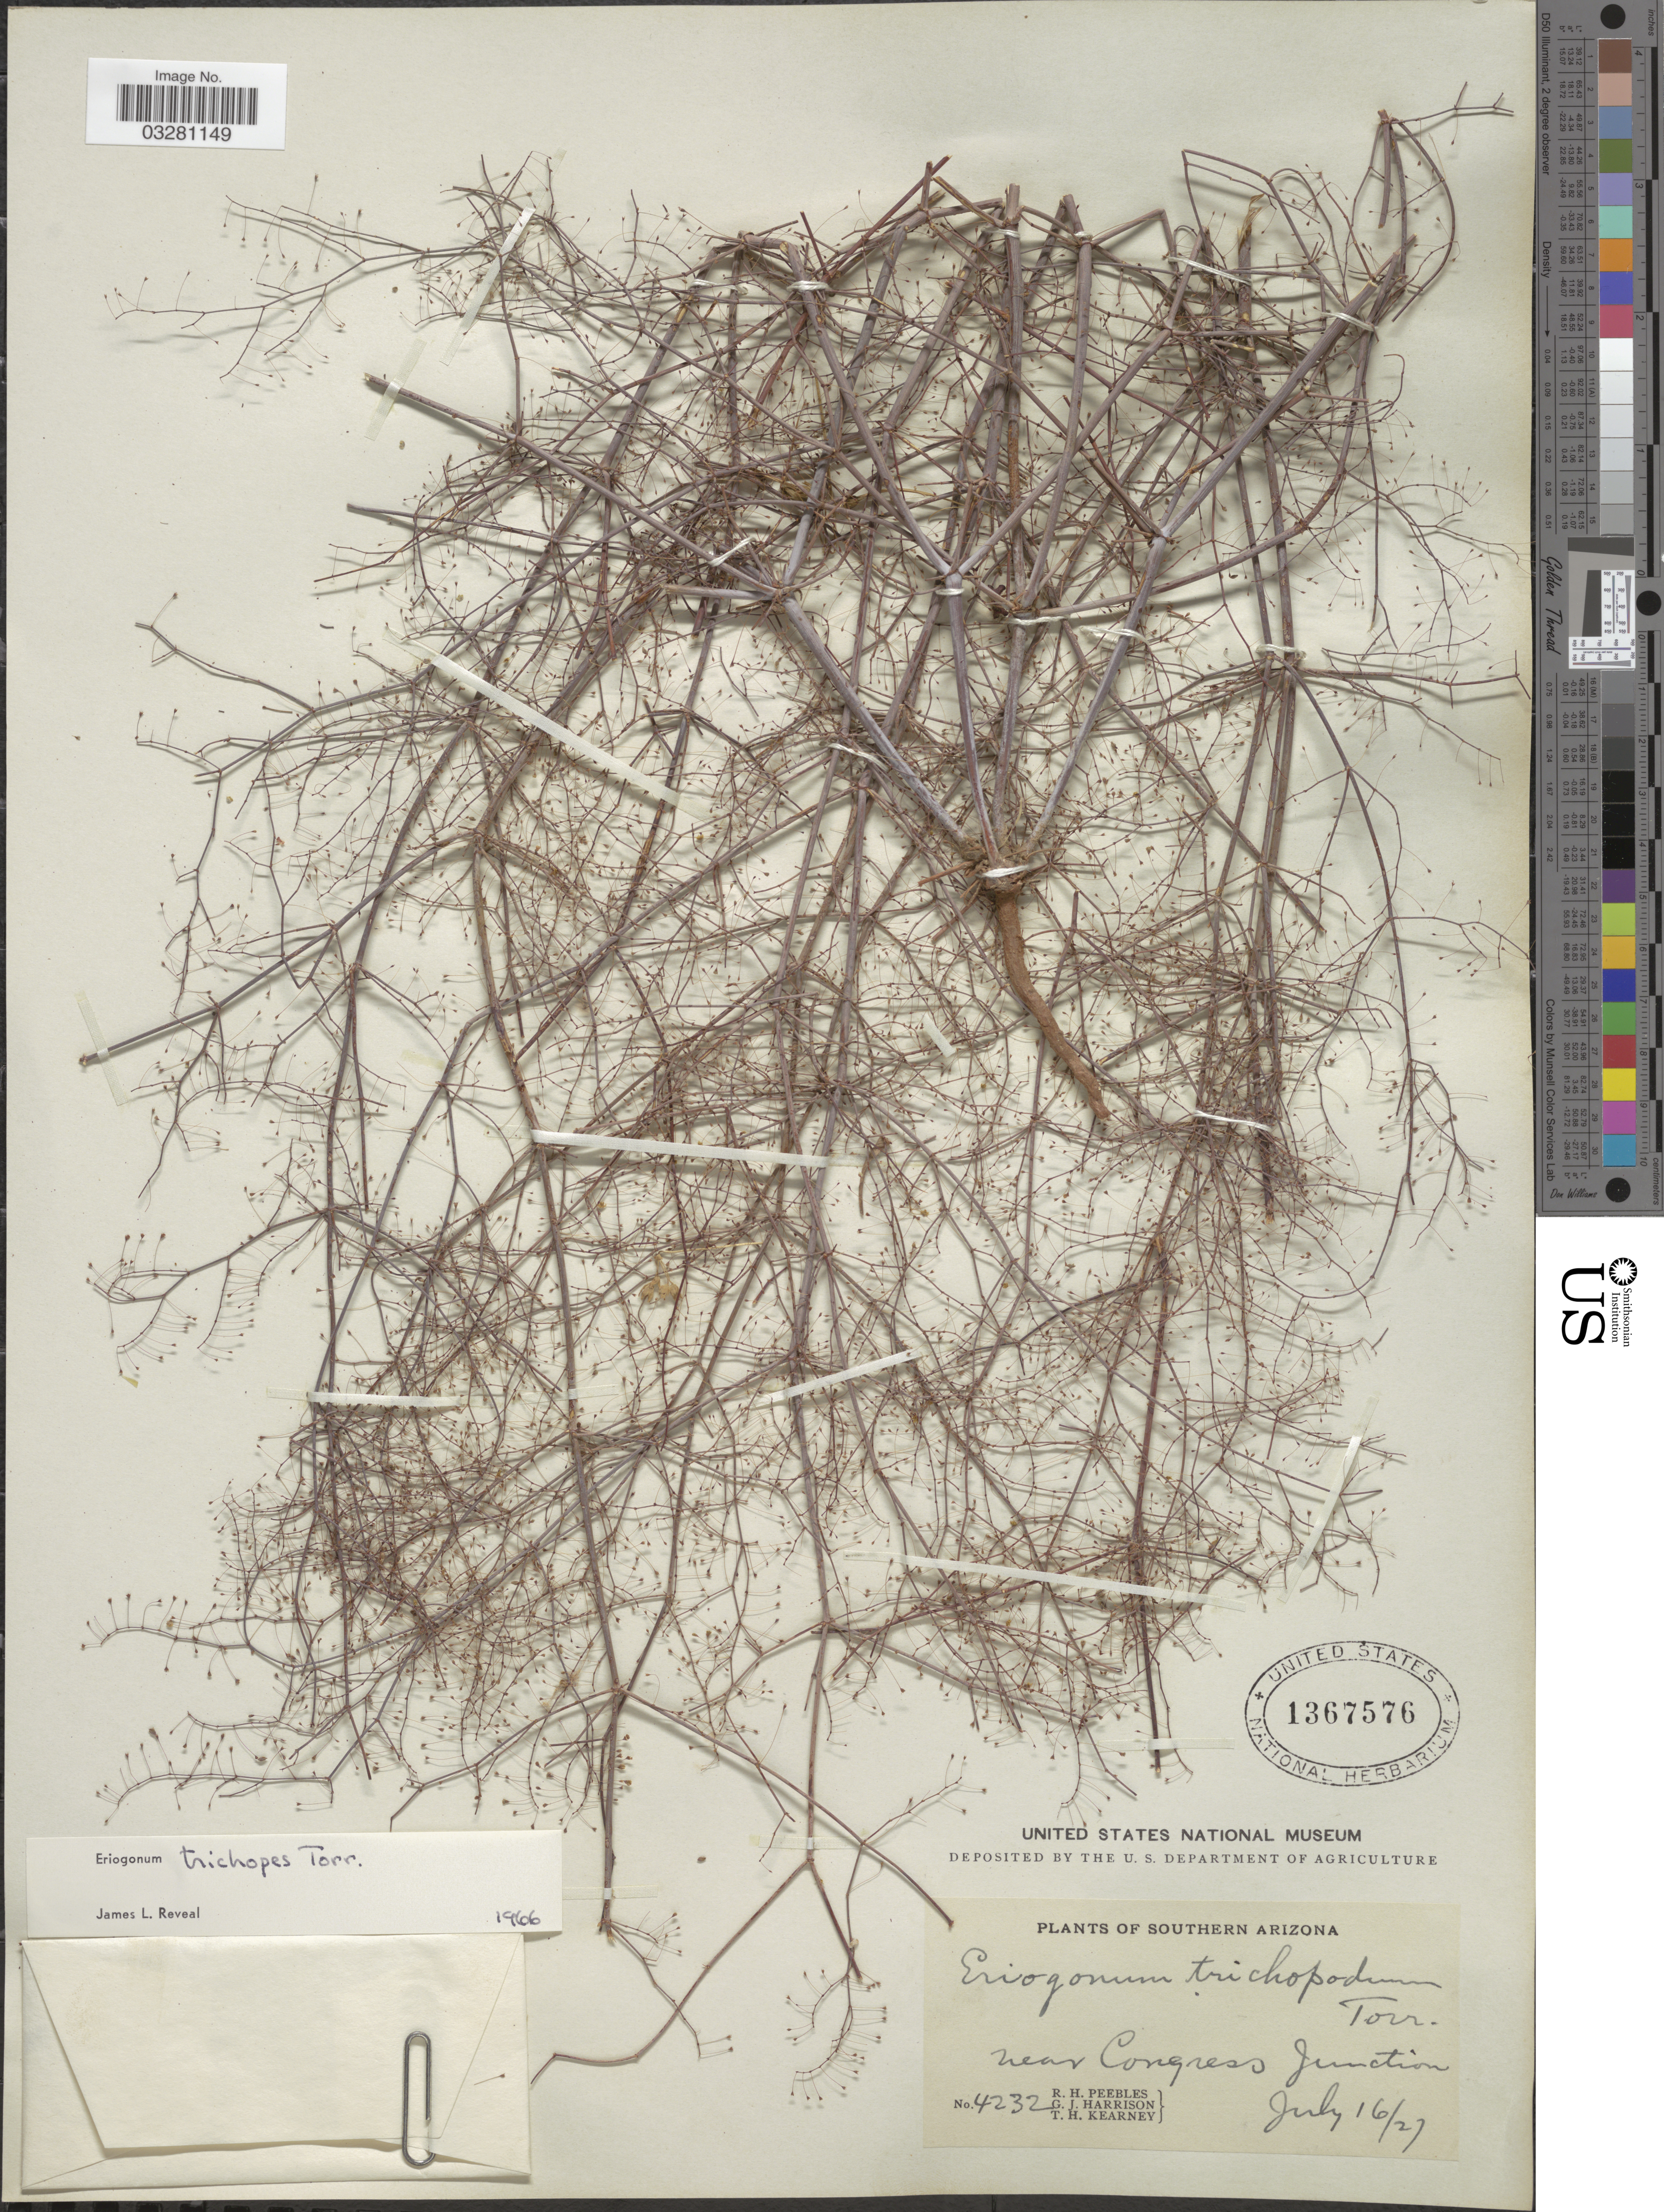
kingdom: Plantae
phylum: Tracheophyta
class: Magnoliopsida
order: Caryophyllales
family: Polygonaceae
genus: Eriogonum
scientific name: Eriogonum trichopes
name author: Torr.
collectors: R. H. Peebles, G. J. Harrison & T. H. Kearney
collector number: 4232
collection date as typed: Transcribed d/m/y: 16/7/27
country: United States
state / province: Arizona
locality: Southern Arizona. Near Congress Junction.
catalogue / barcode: US 1367576